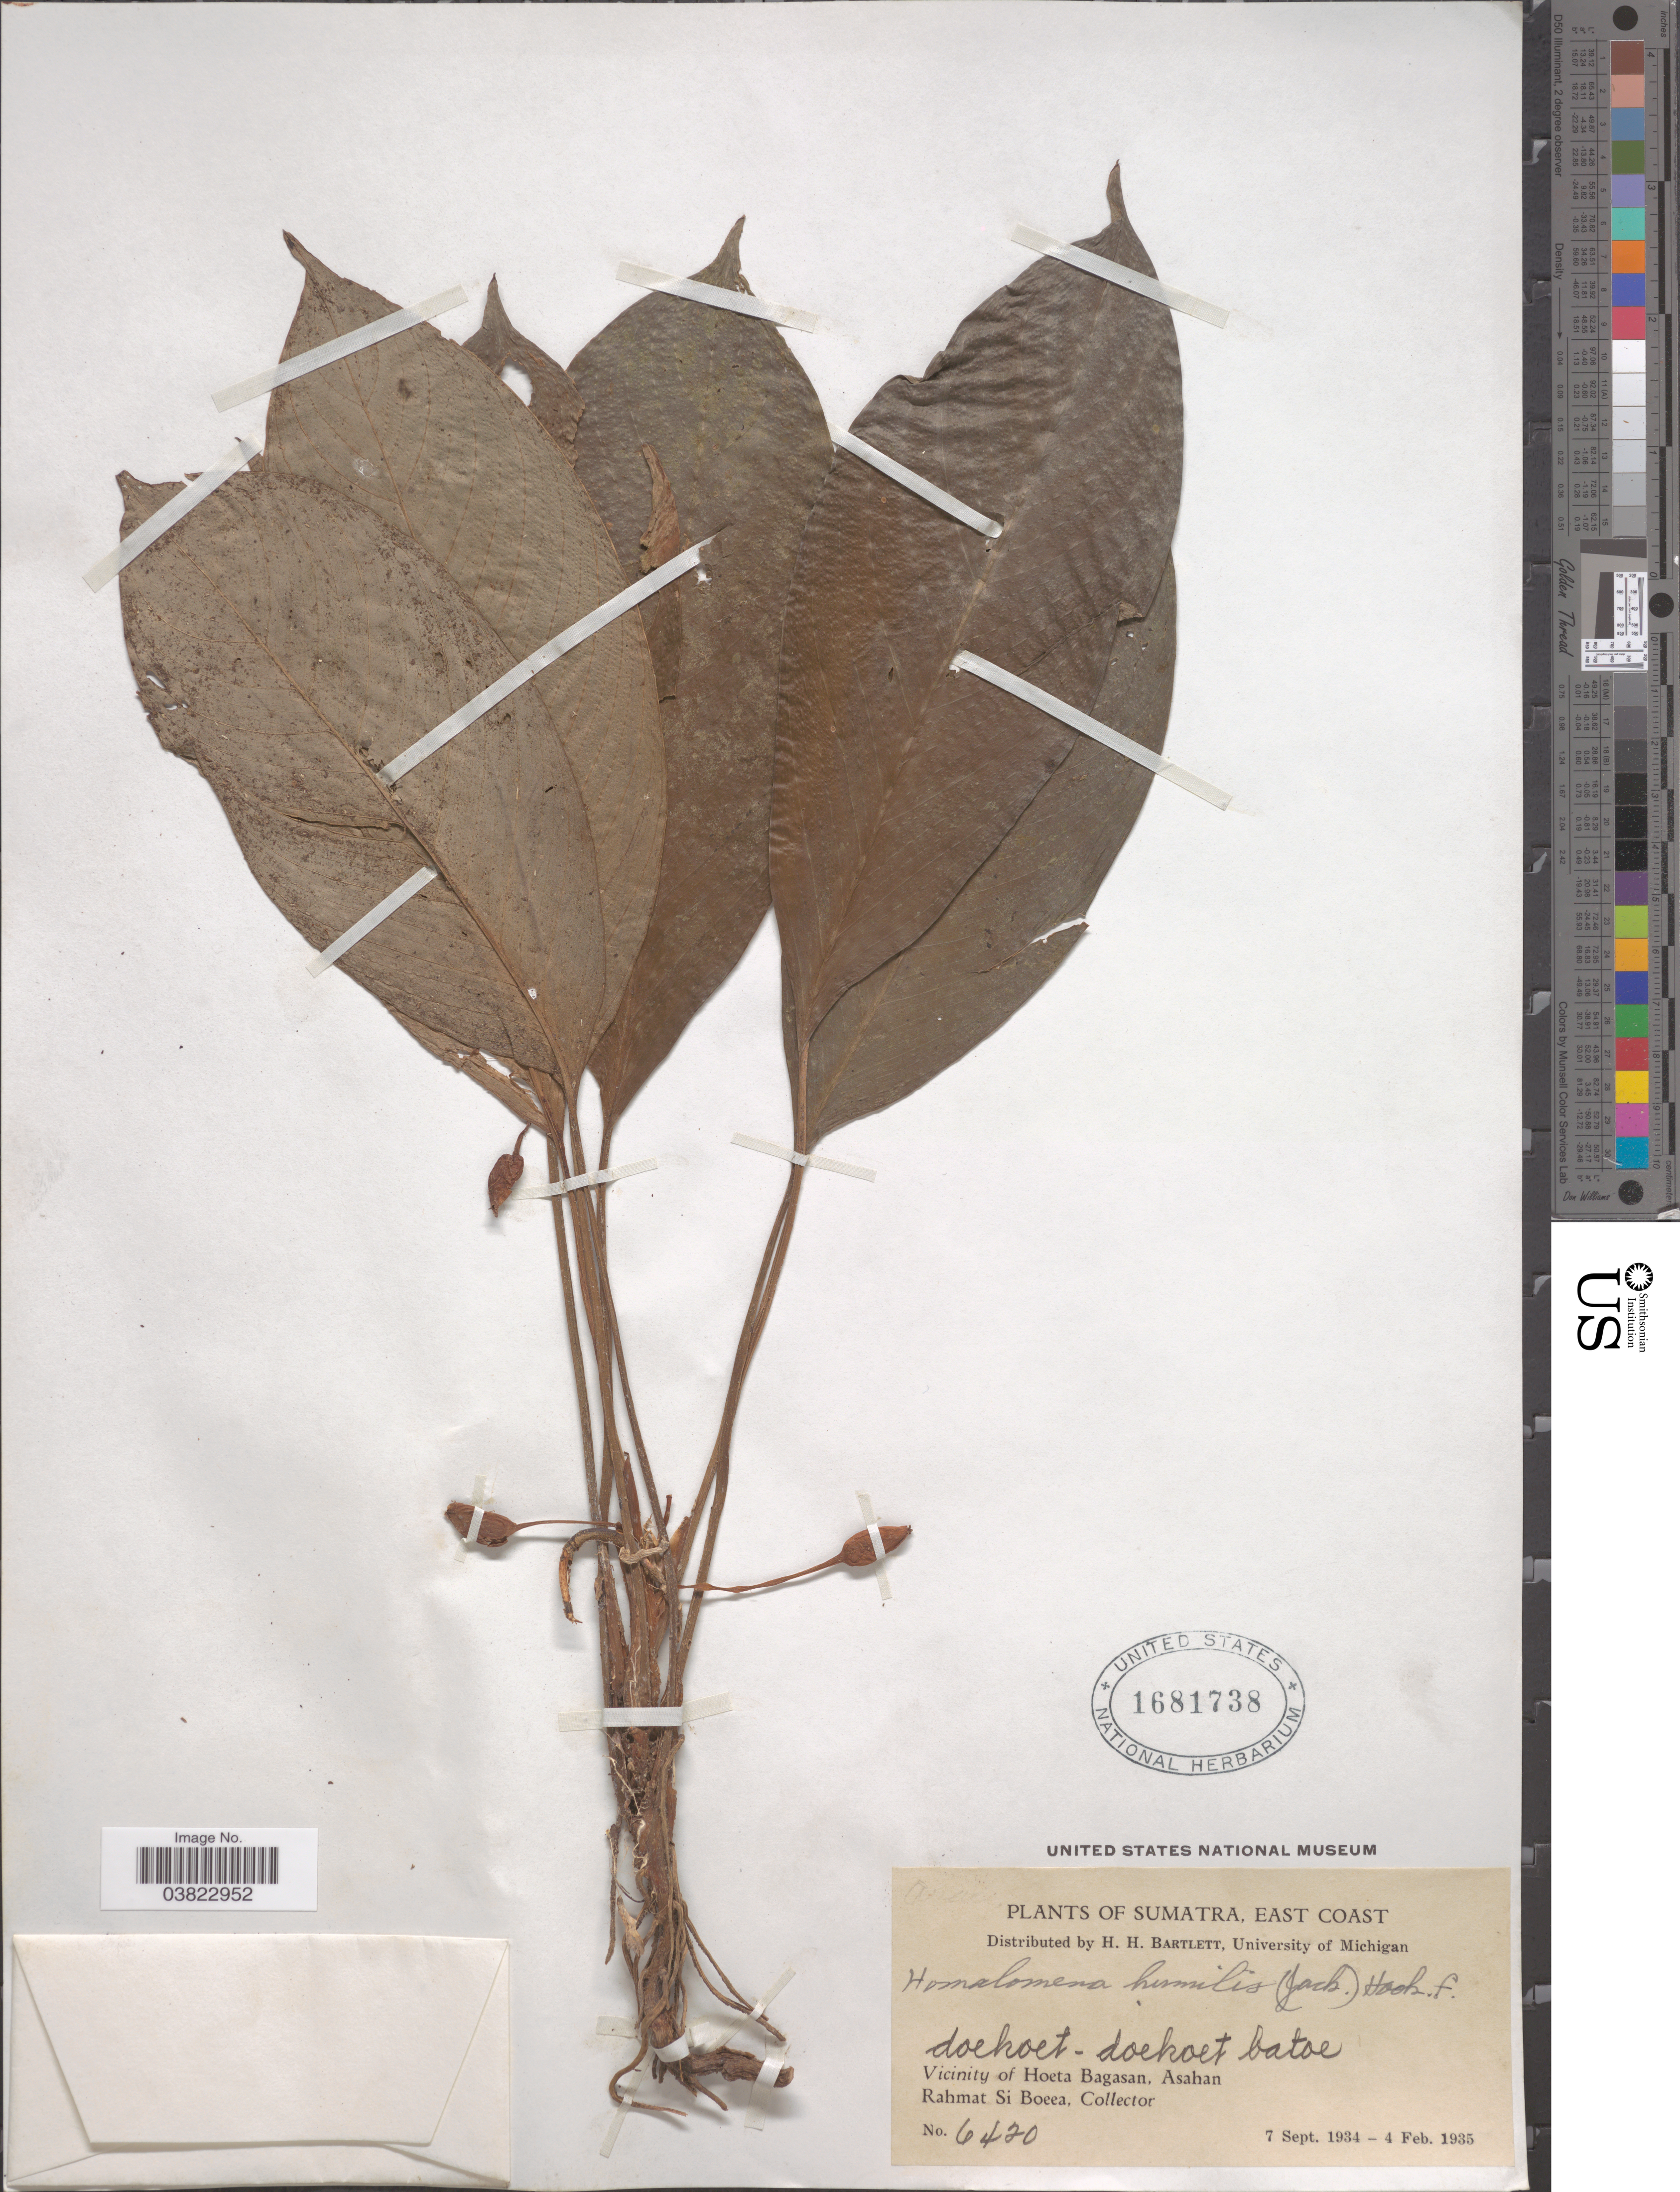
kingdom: Plantae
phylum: Tracheophyta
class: Liliopsida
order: Alismatales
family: Araceae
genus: Homalomena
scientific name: Homalomena humilis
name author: (Jack) Hook. f.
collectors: Rahmat Si Boeea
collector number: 6420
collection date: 1934-09-07/1935-02-04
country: Indonesia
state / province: Sumatra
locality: East Coast. Vicinity of Hoeta Bagasan, Asahan.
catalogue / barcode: US 1681738